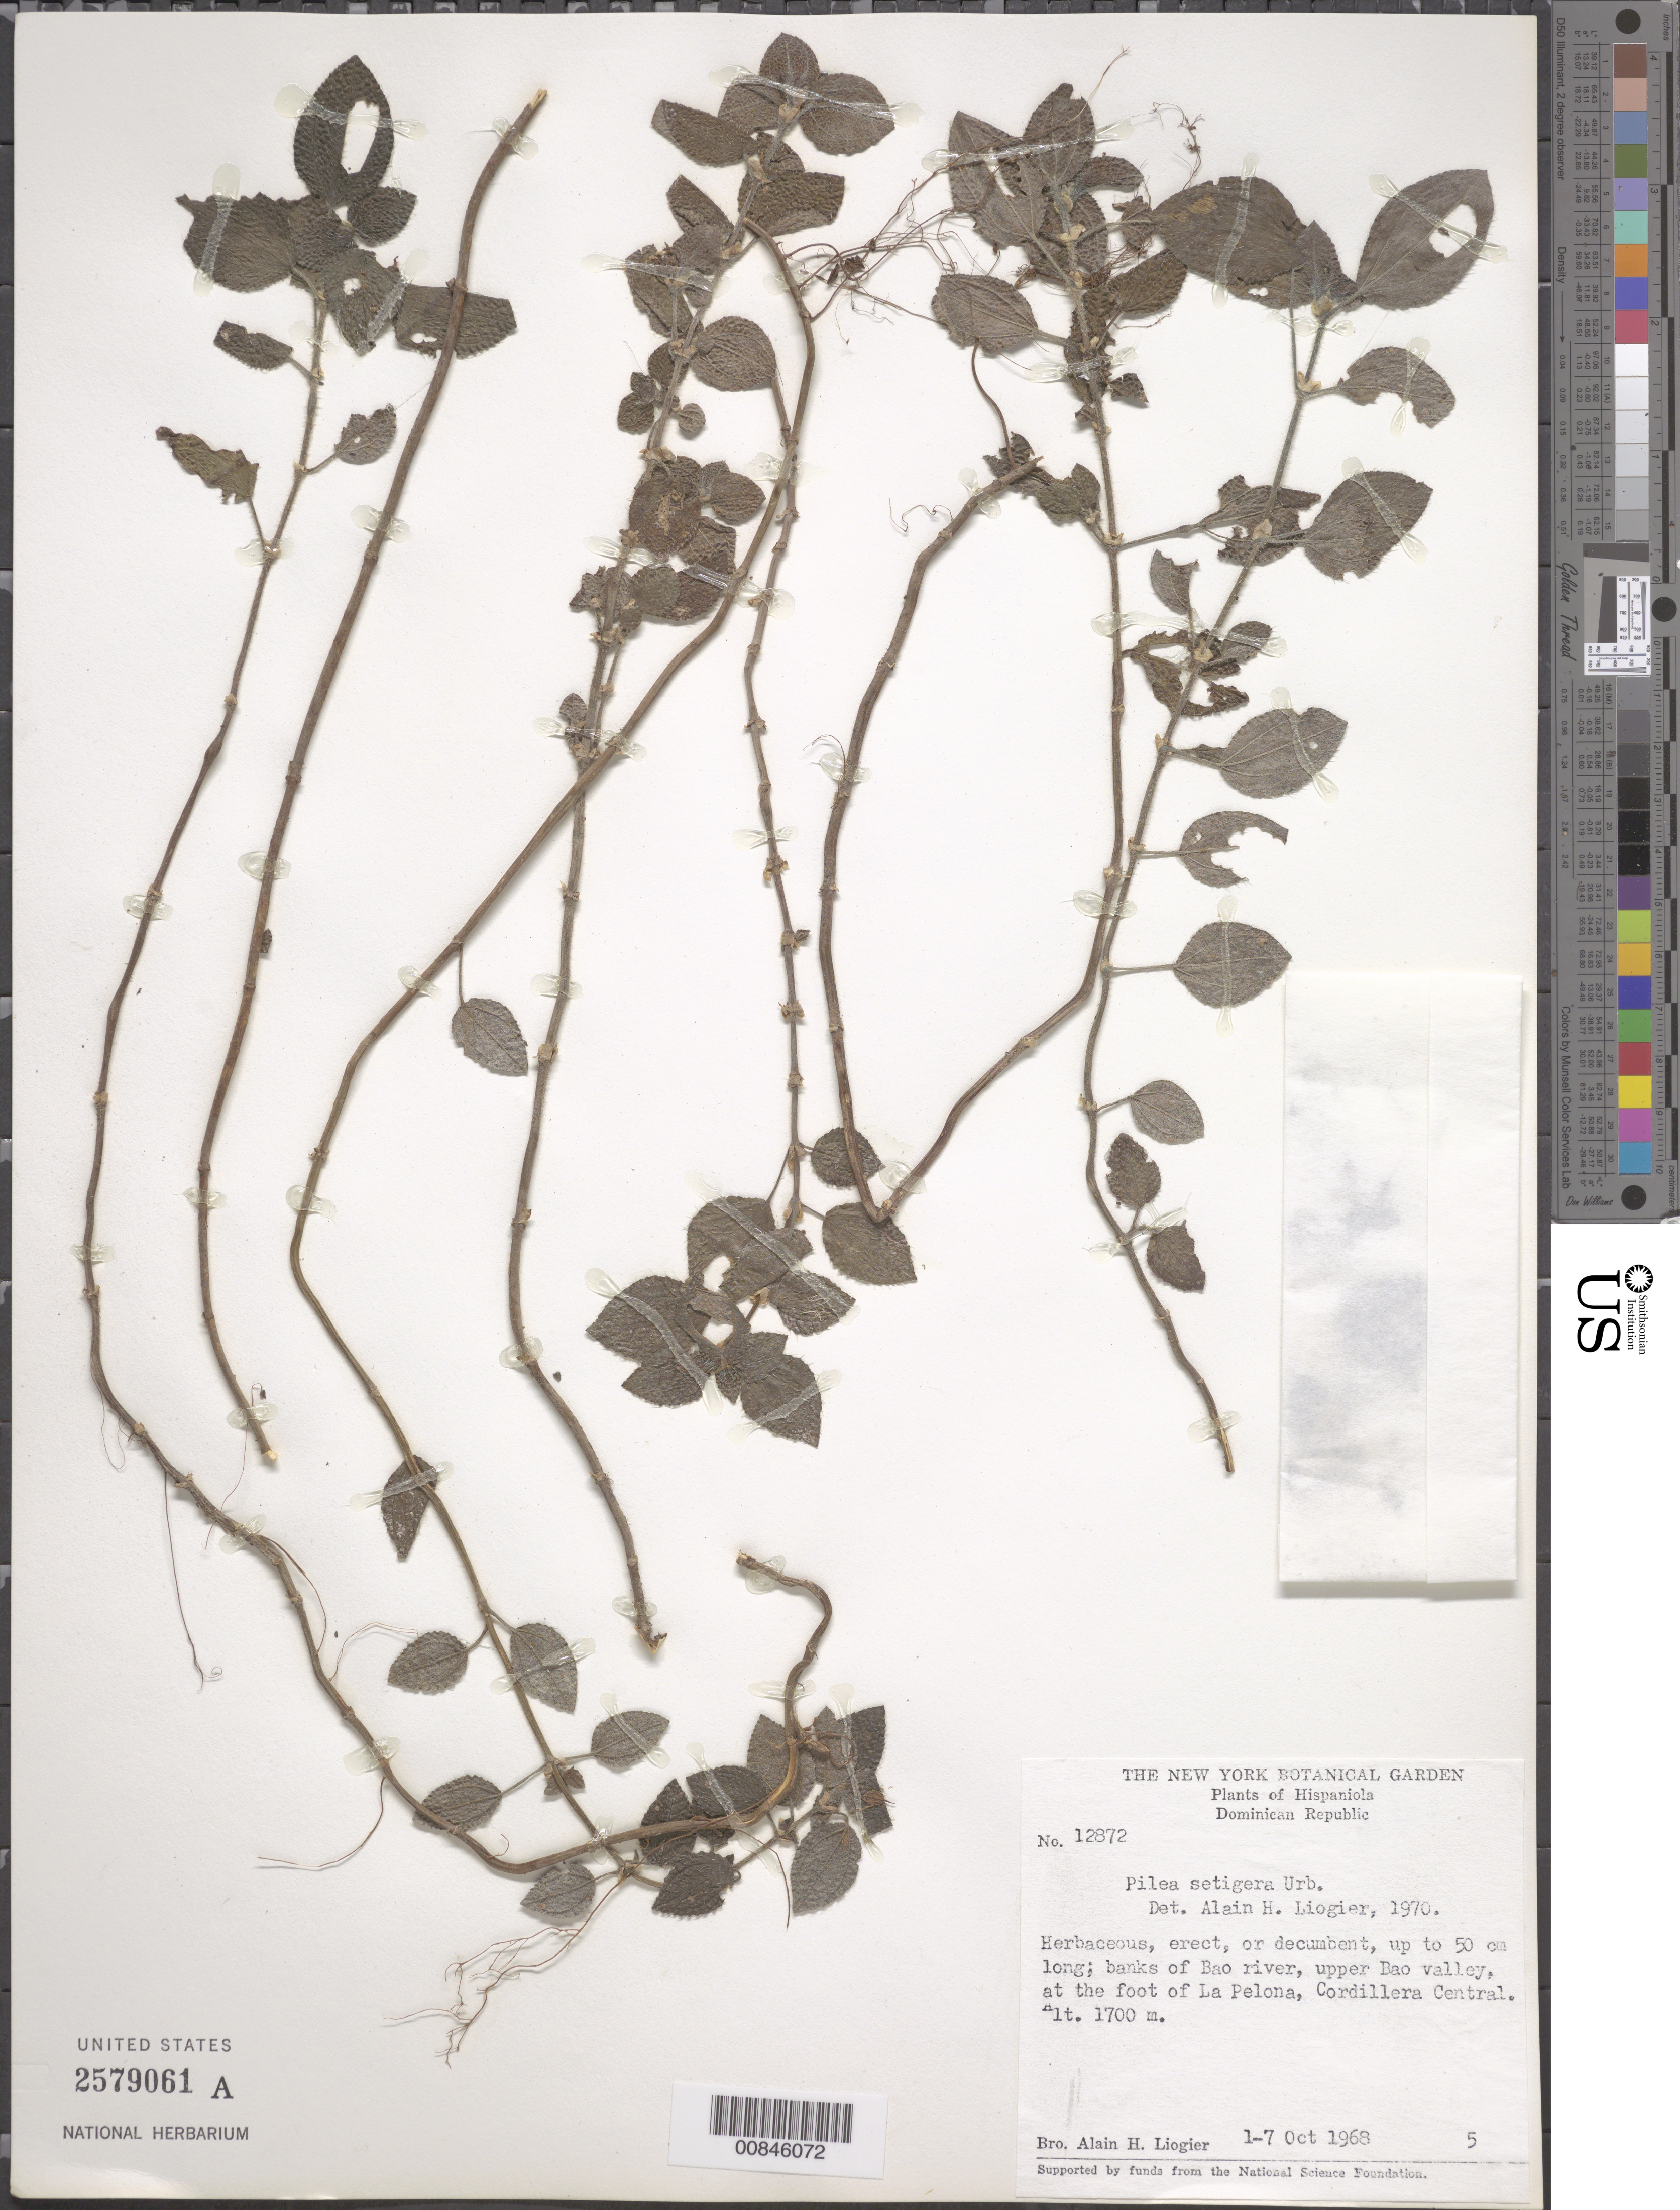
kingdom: Plantae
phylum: Tracheophyta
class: Magnoliopsida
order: Rosales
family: Urticaceae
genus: Pilea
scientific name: Pilea setigera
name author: Urb.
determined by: Liogier, Alain H.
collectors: A. H. Liogier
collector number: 12872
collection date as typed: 01 Oct 1968 to 07 Oct 1968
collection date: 1968-10-01/1968-10-07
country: Dominican Republic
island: Hispaniola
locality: Banks of Bao river, upper Bao Valley, at the foot of La Pelona, Cordillera Central.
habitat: Banks of river.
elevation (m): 1700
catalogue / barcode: US 2579061A